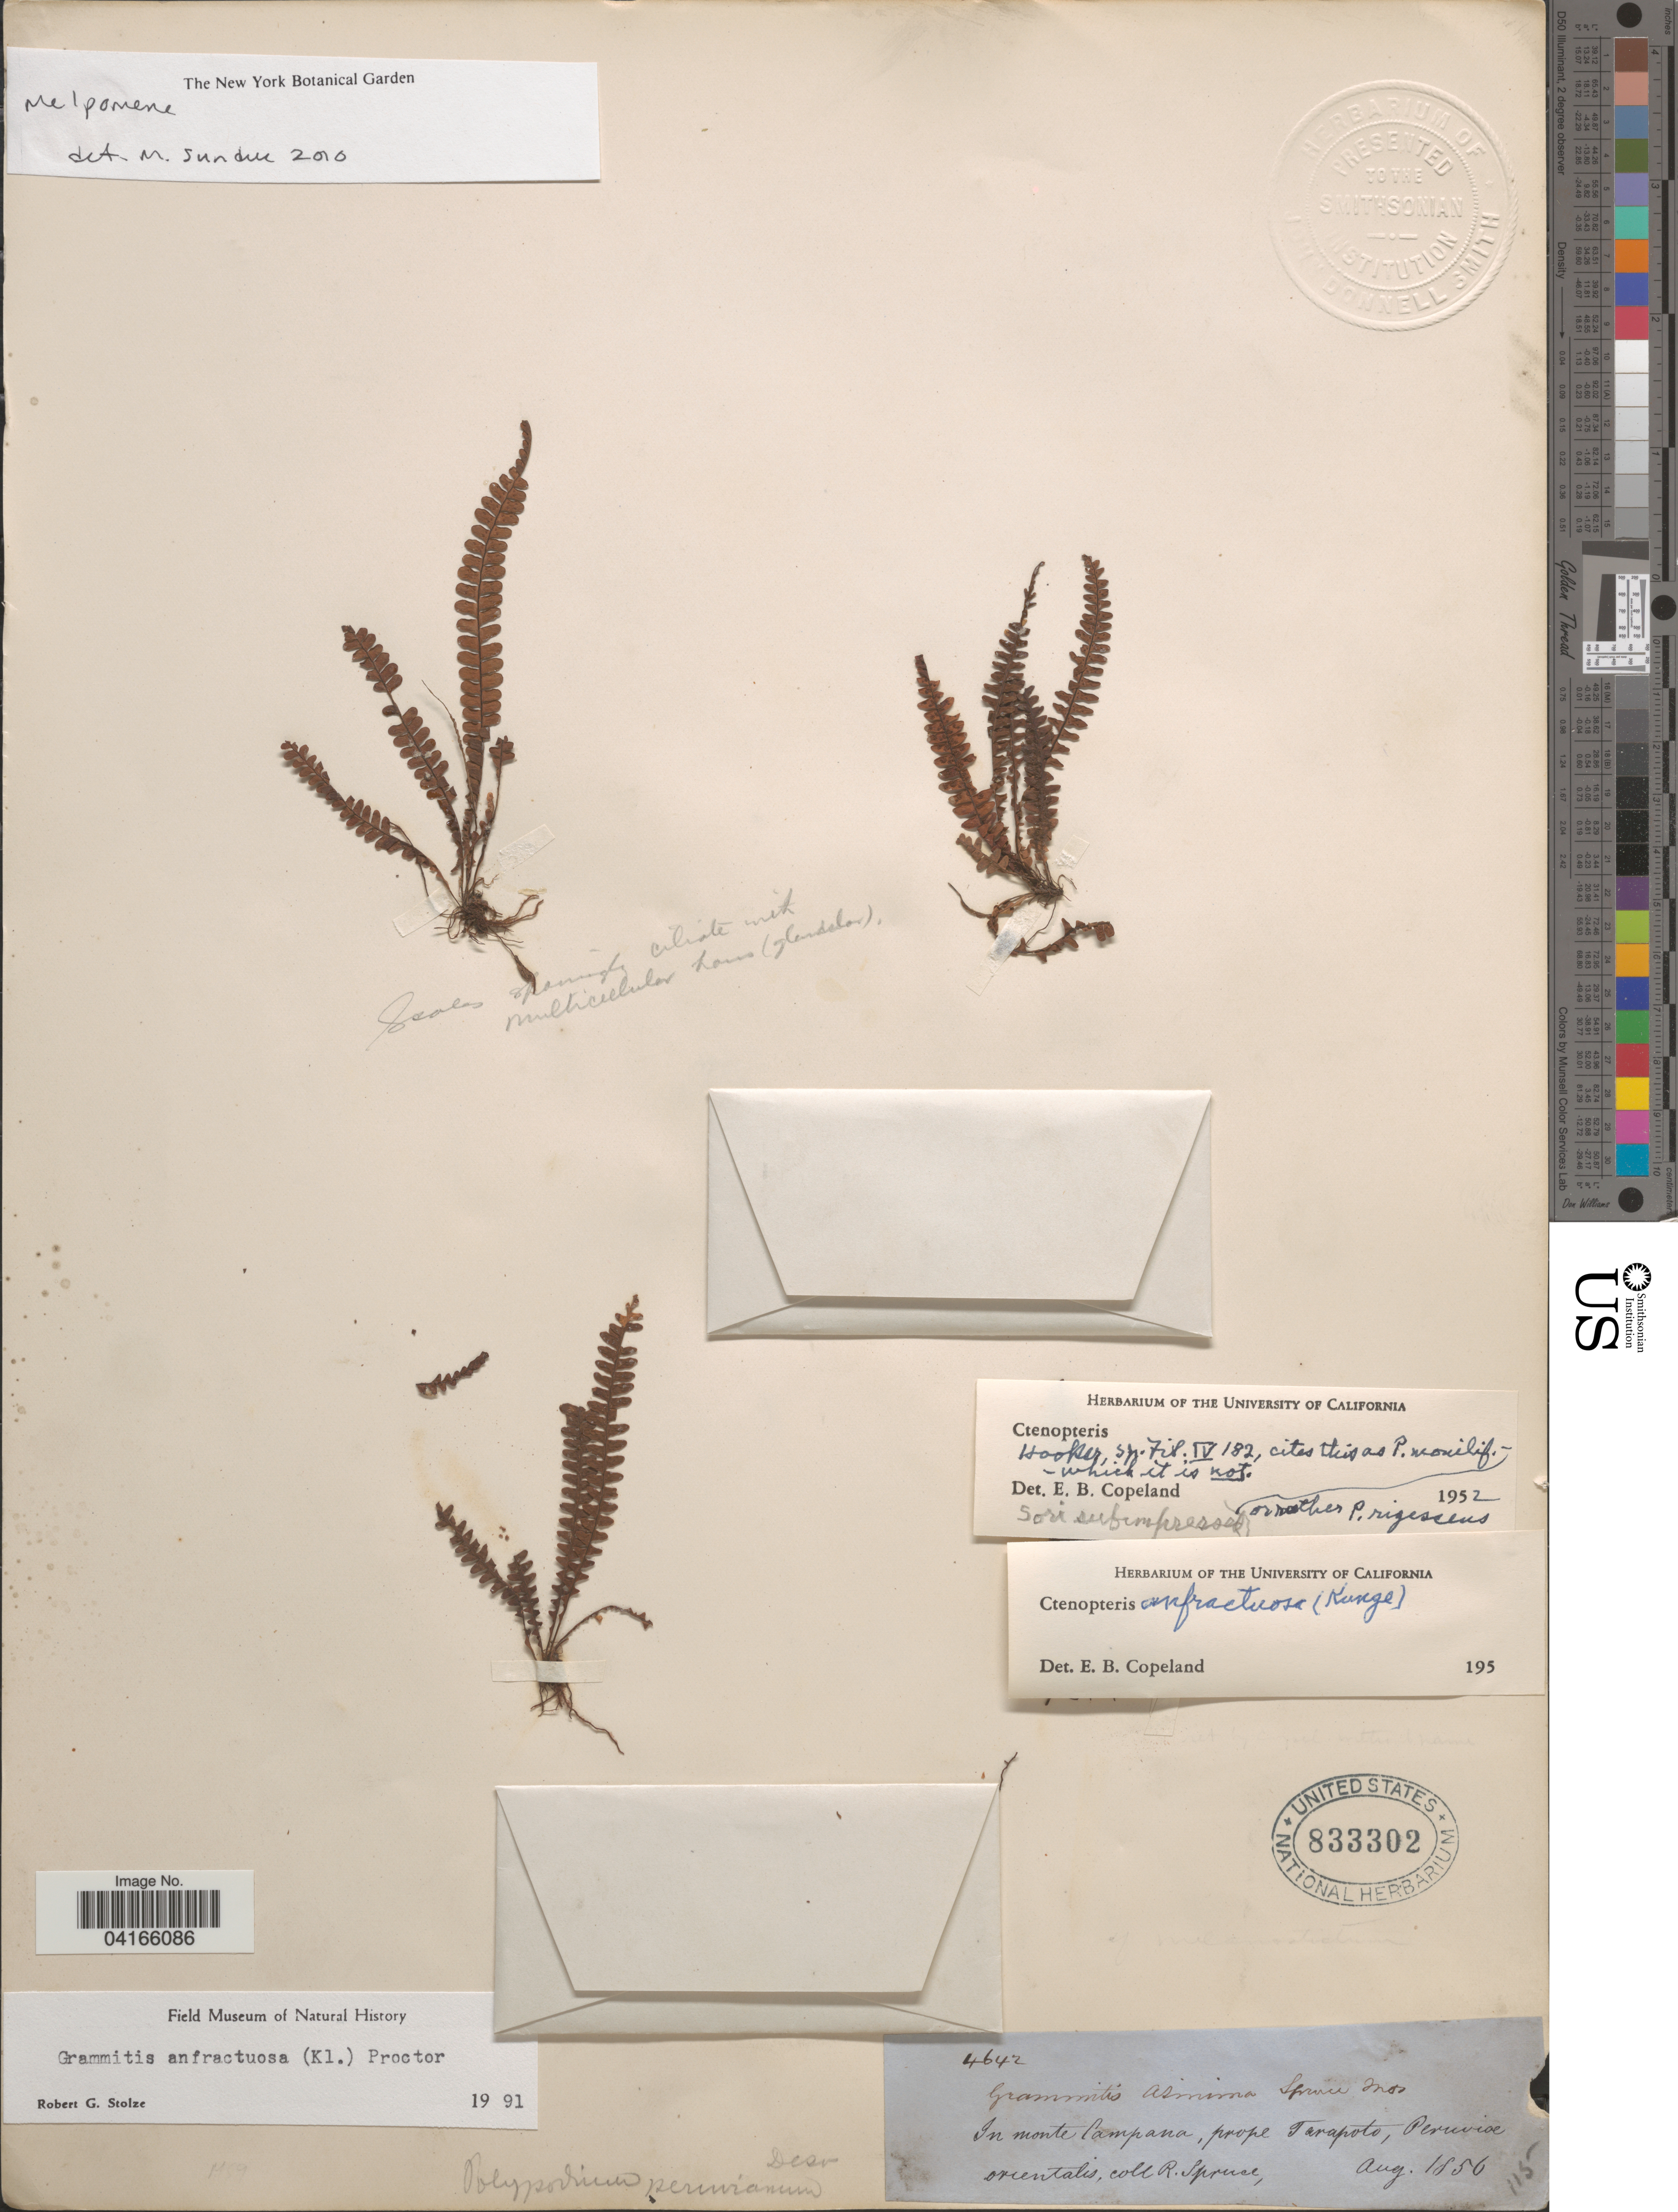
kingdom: Plantae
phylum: Tracheophyta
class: Polypodiopsida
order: Polypodiales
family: Polypodiaceae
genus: Melpomene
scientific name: Melpomene sp.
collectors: R. Spruce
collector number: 4642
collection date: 1856-08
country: Peru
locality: In monte Campana, prope Tarapoto, Peruviæ orientalis.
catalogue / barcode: US 833302